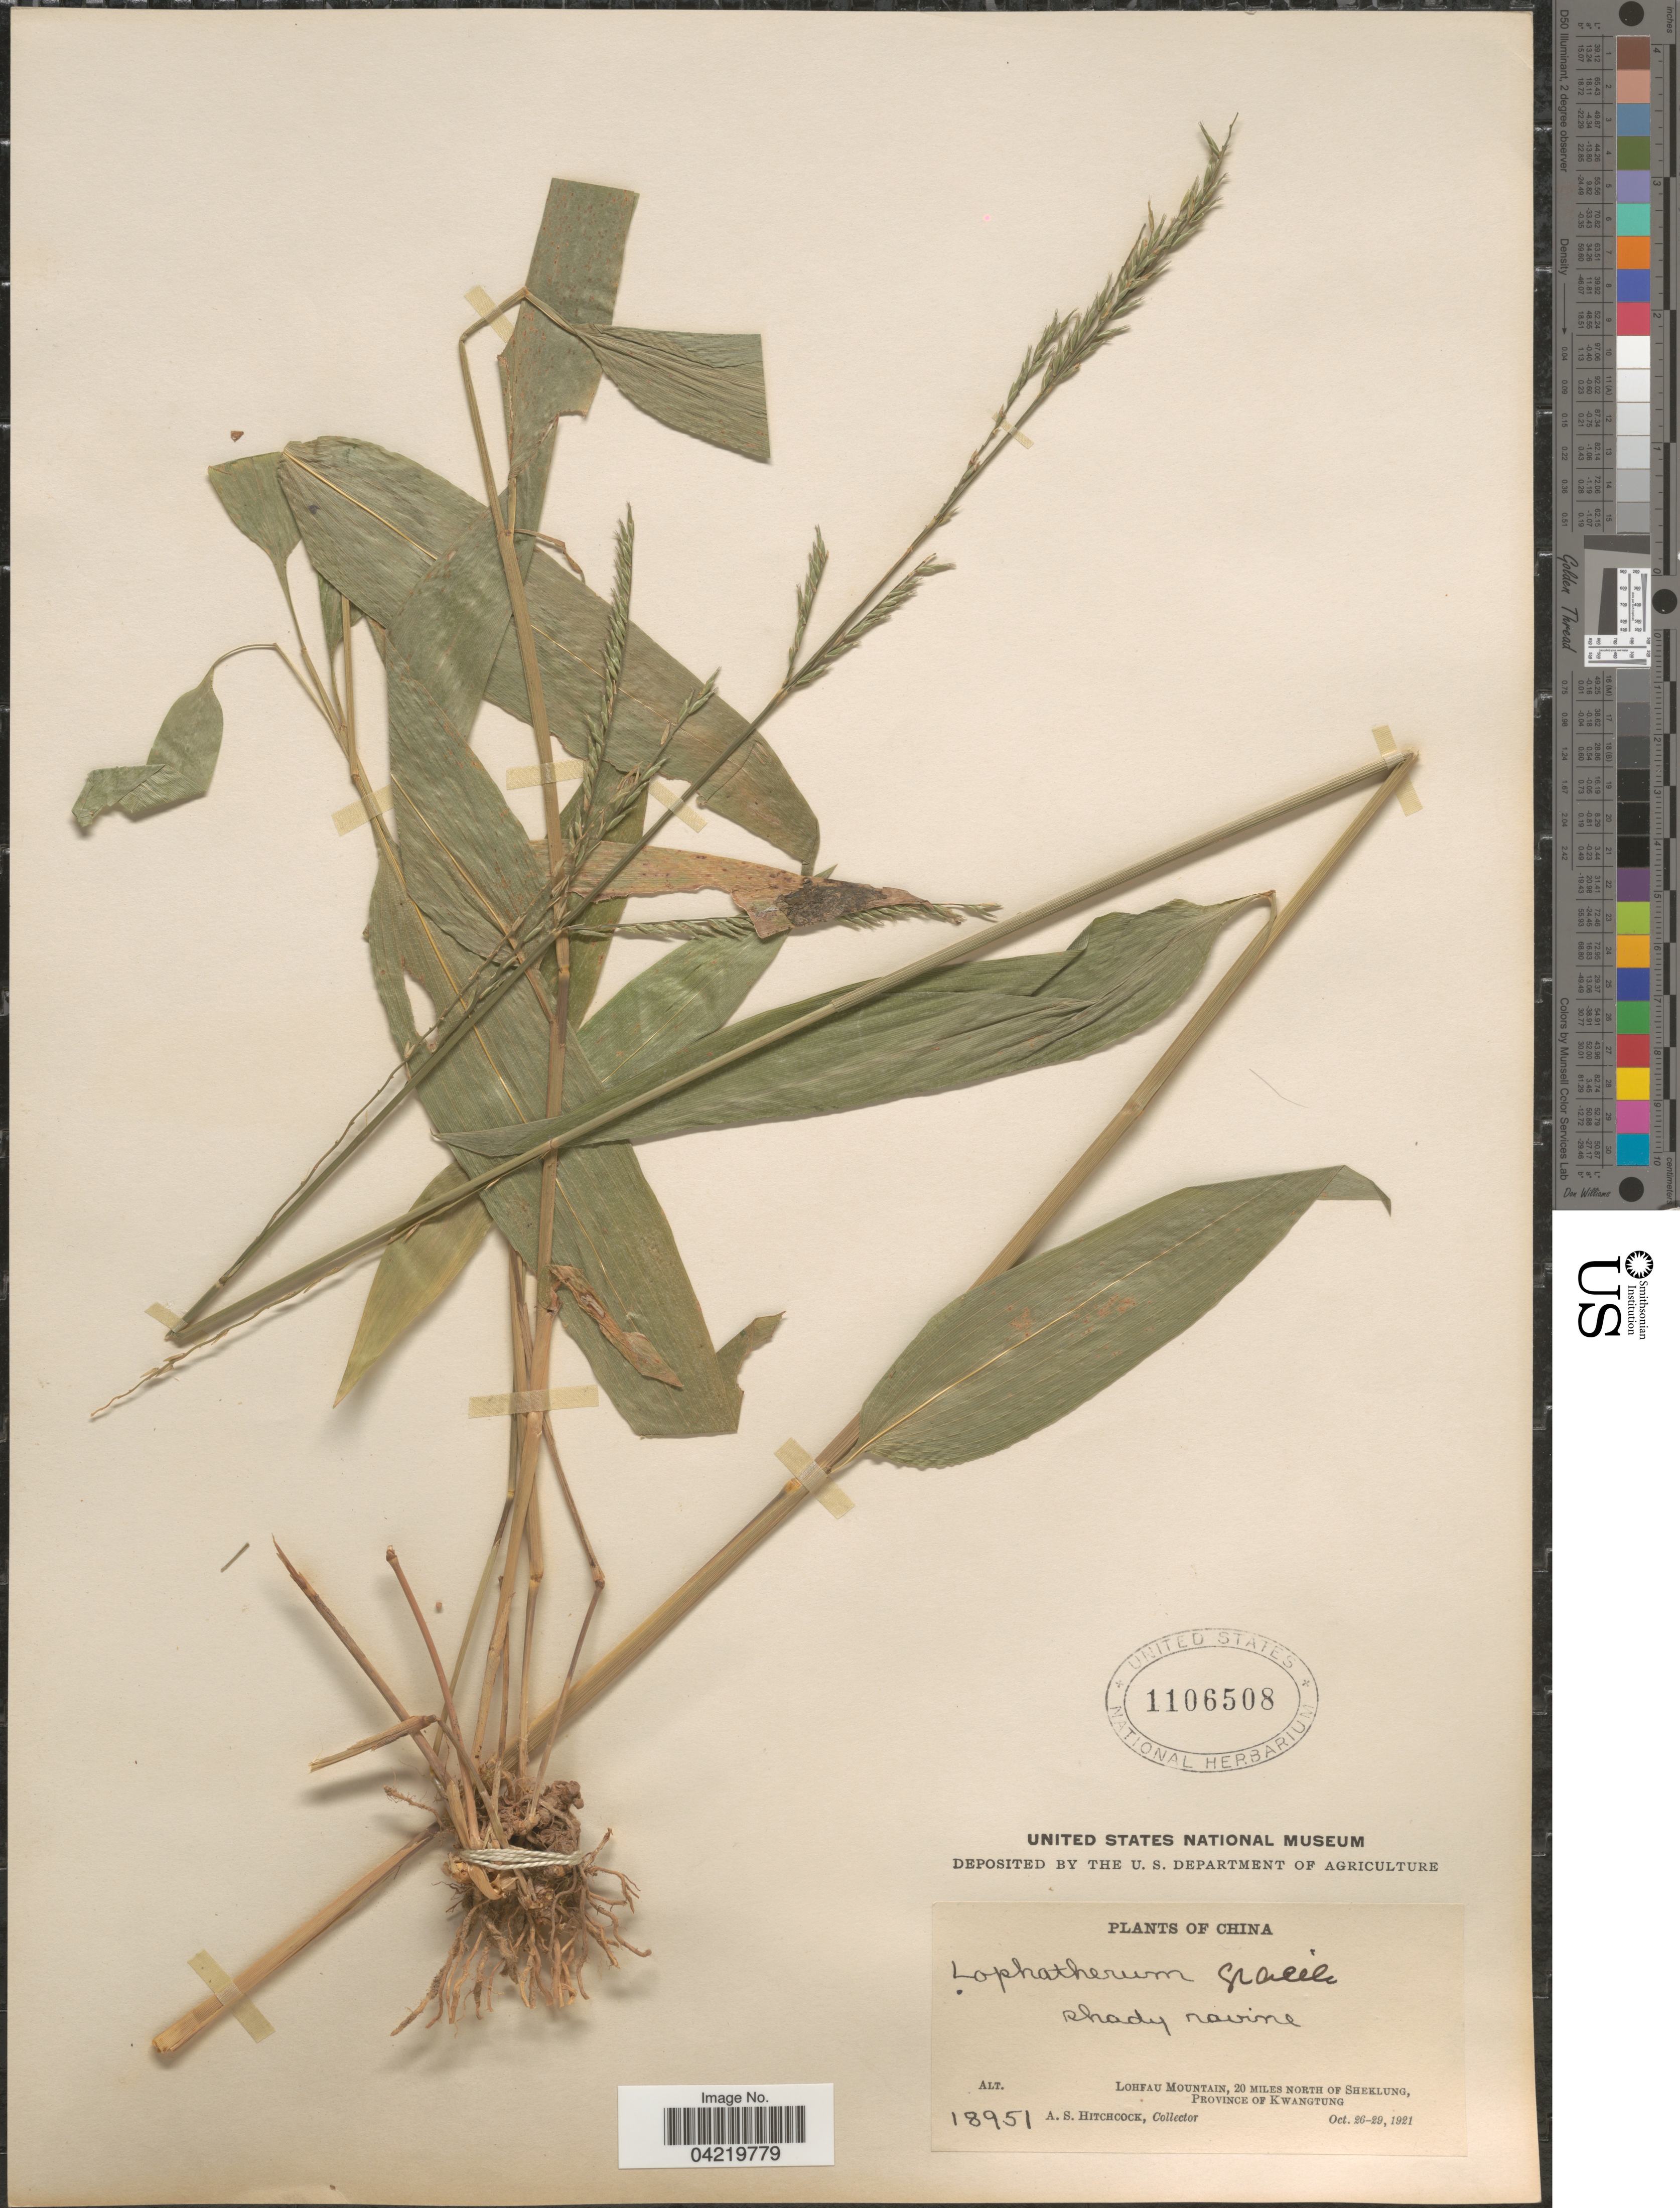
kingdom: Plantae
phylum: Tracheophyta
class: Liliopsida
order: Poales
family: Poaceae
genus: Lophatherum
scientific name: Lophatherum gracile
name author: Brongn.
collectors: A. S. Hitchcock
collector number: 18951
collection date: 1921-10-26/1921-10-29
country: China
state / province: Guangdong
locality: Shady ravine. Lohfau Mountain, 20 miles north of Sheklung, Province of Kwangtung.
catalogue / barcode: US 1106508